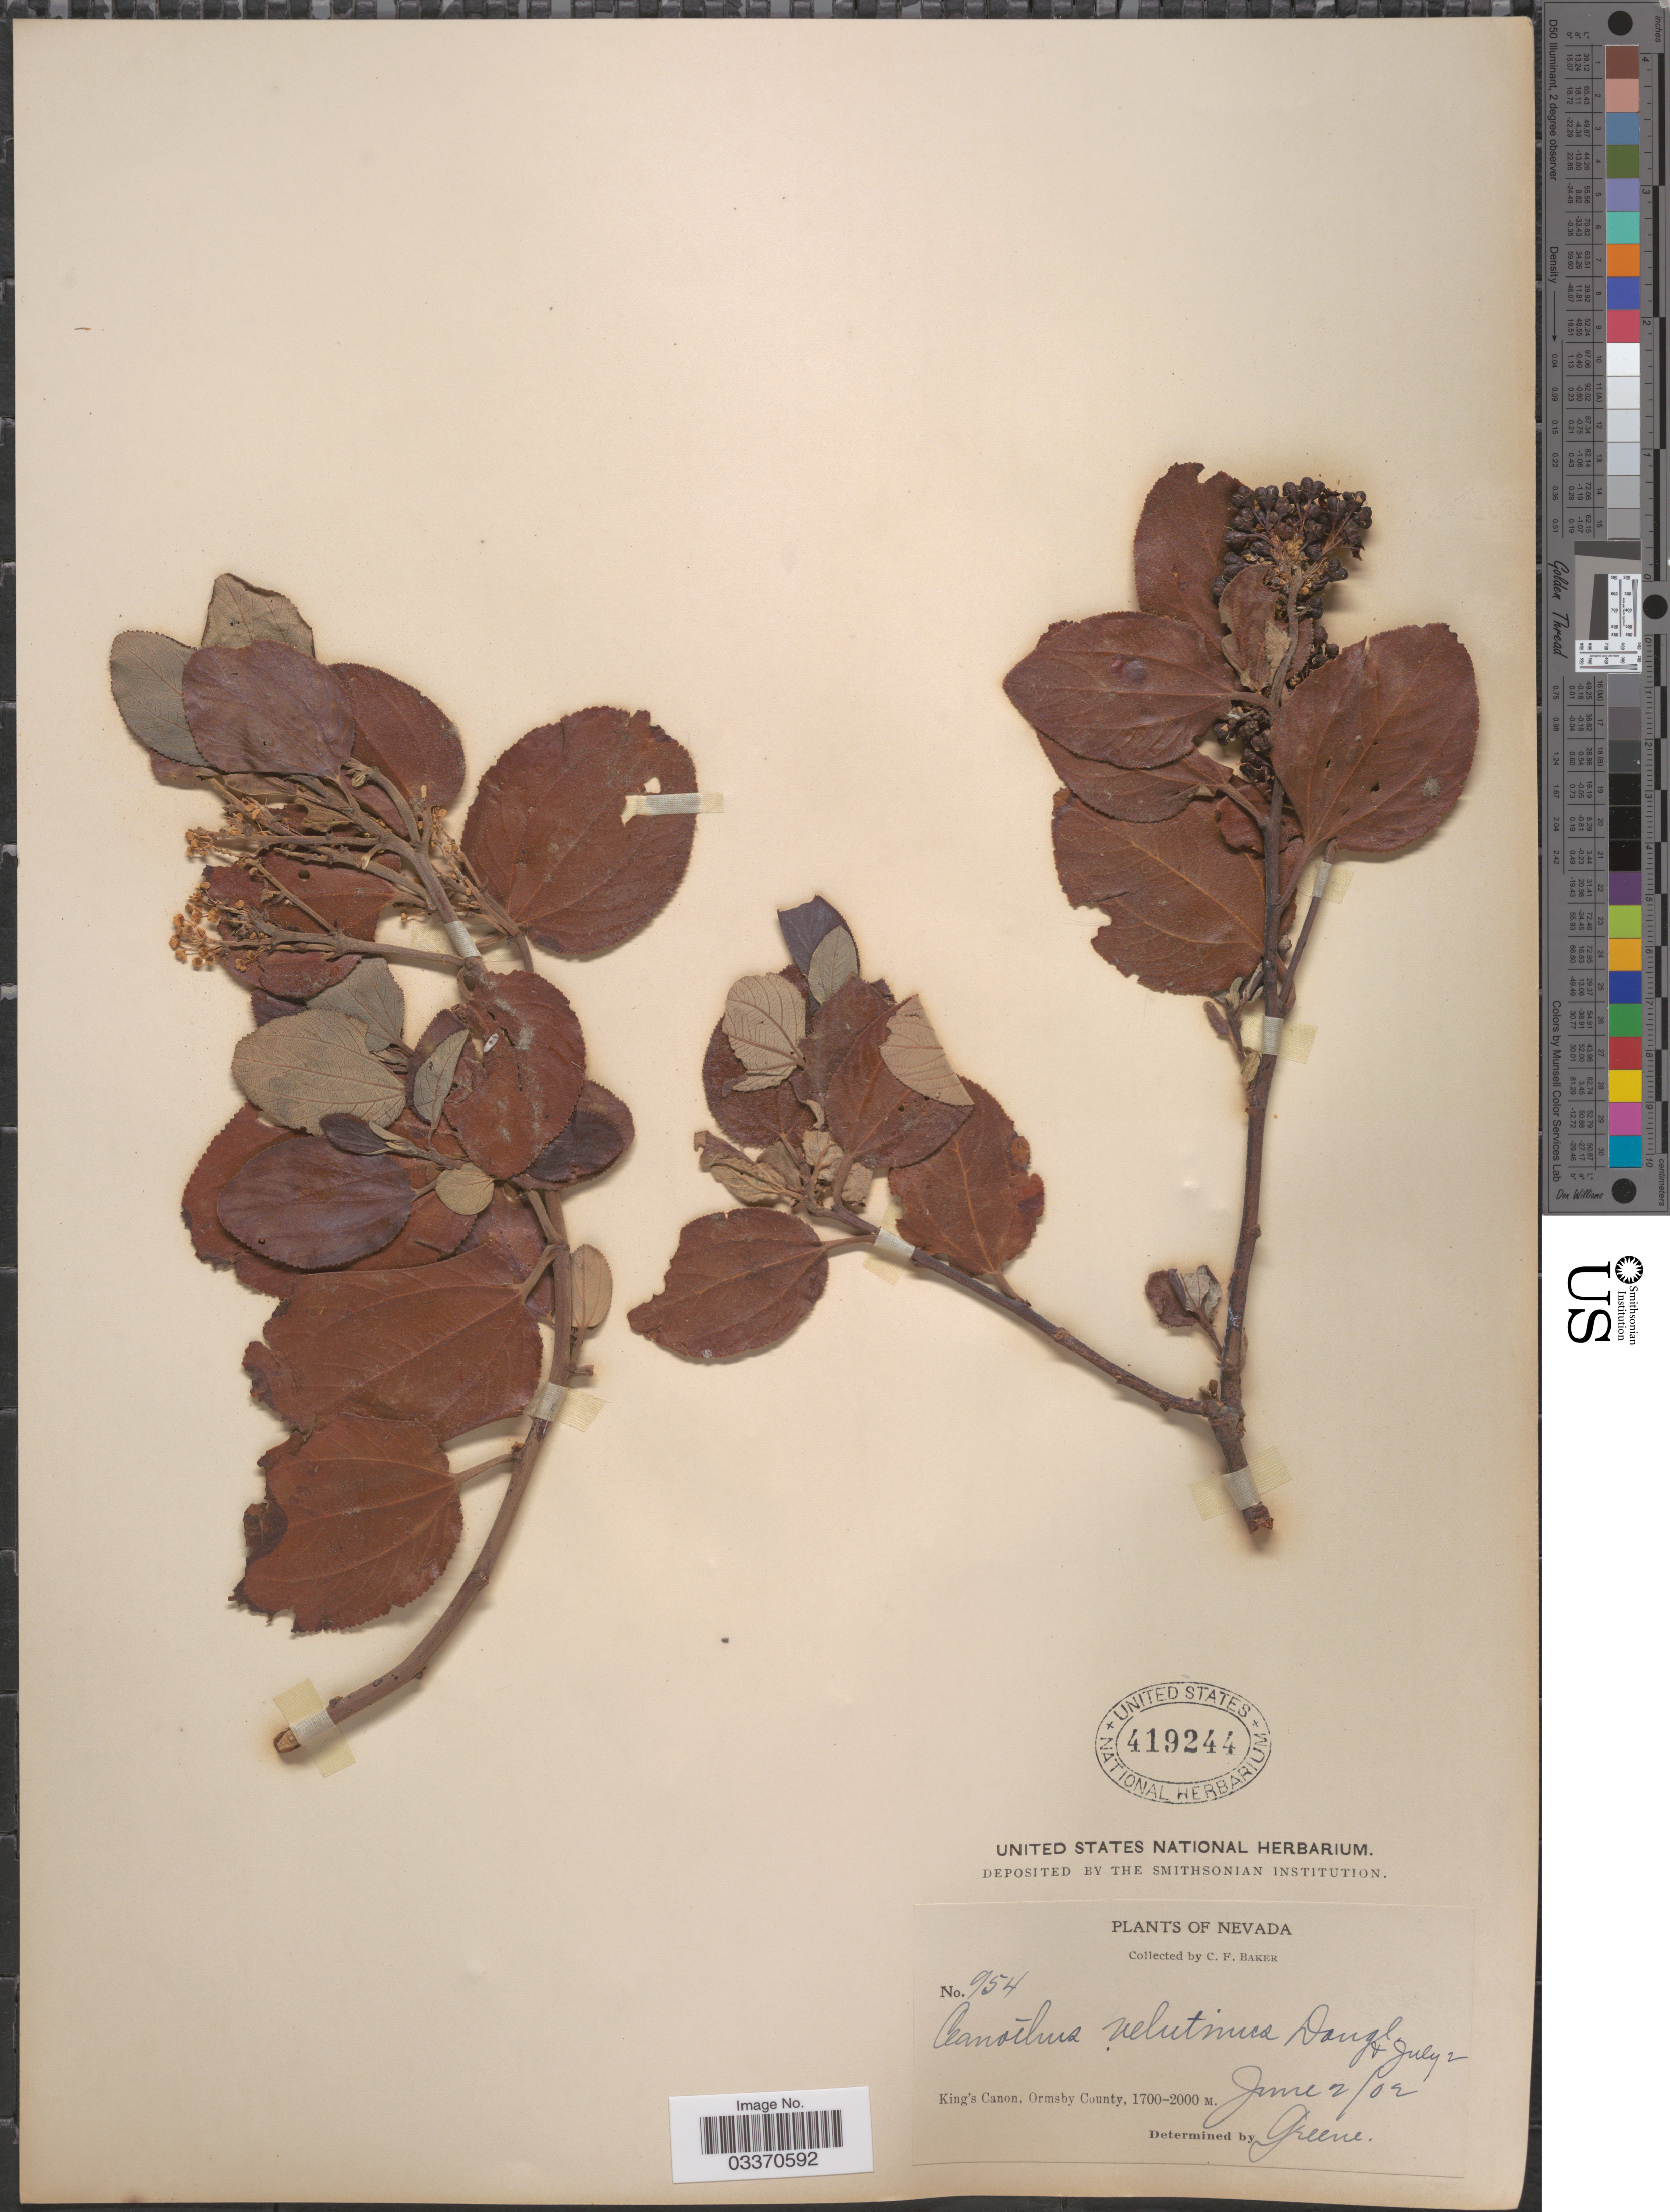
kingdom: Plantae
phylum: Tracheophyta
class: Magnoliopsida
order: Rosales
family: Rhamnaceae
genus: Ceanothus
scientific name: Ceanothus velutinus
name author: Douglas ex Hook.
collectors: C. F. Baker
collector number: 954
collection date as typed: Transcribed d/m/y: 2/6/3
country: United States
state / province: Nevada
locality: King's Canon, Ormsby County.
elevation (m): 1700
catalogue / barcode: US 419244